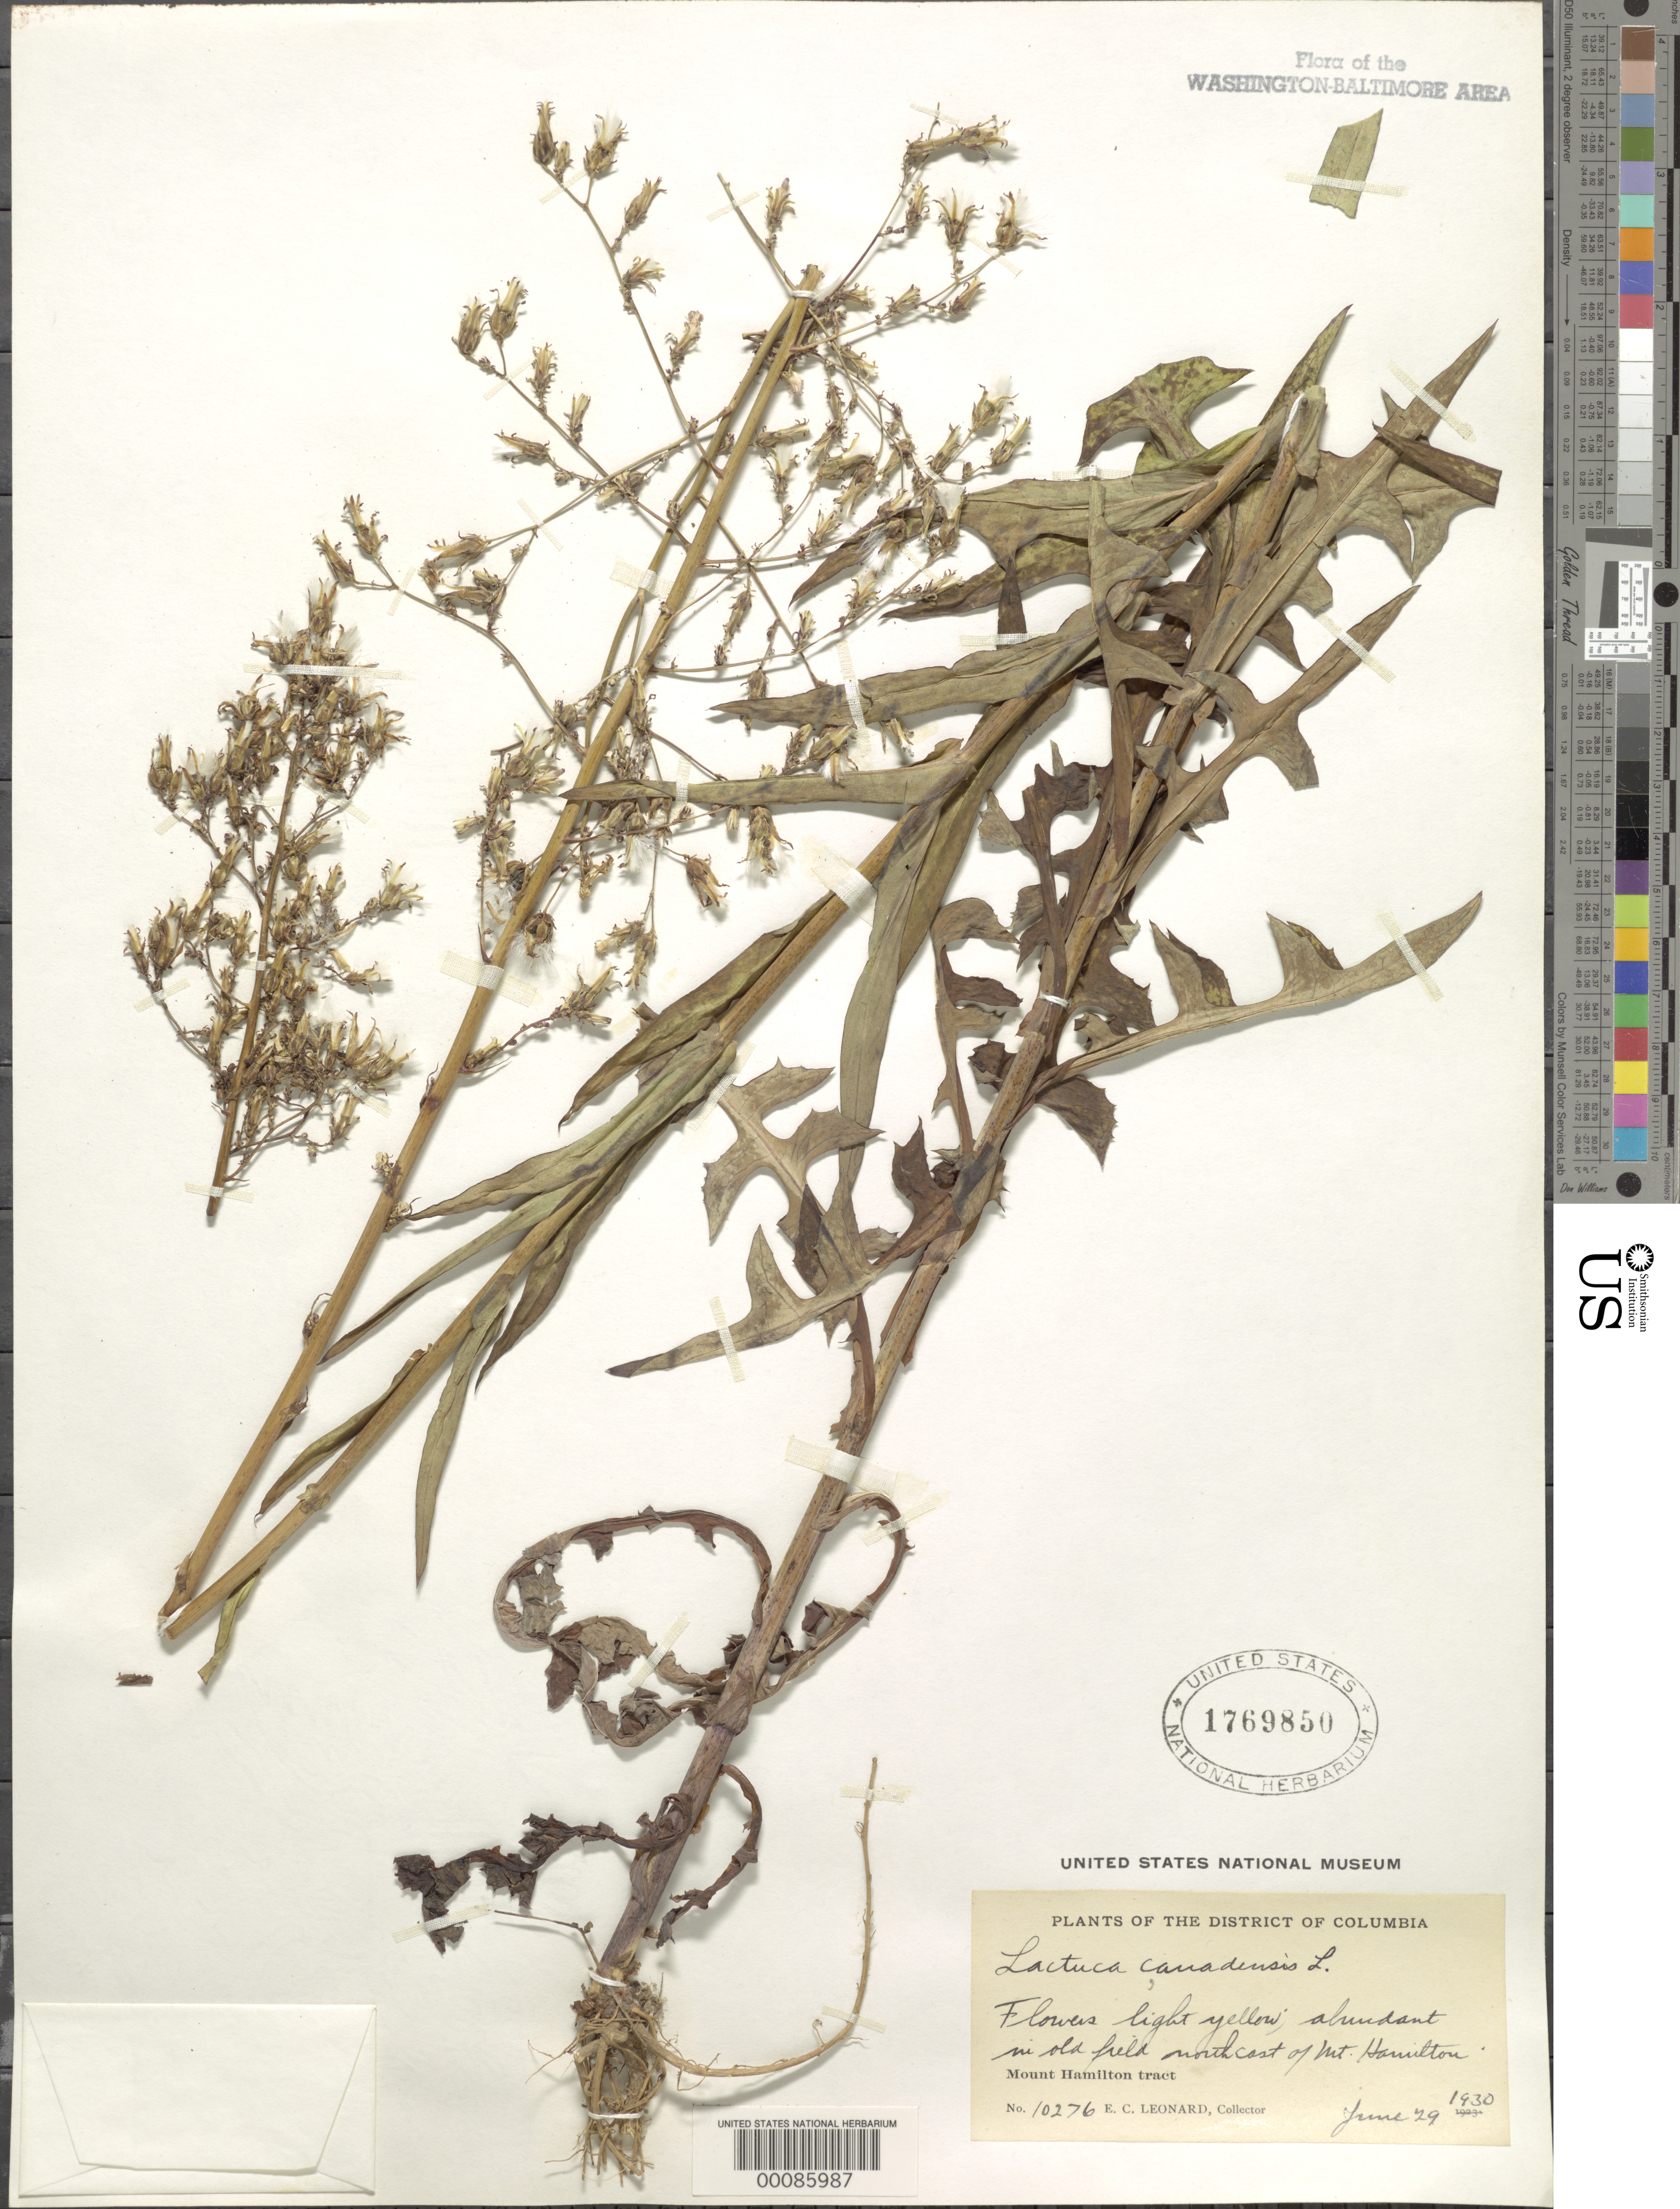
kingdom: Plantae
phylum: Tracheophyta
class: Magnoliopsida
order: Asterales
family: Asteraceae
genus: Lactuca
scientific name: Lactuca canadensis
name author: L.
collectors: E. C. Leonard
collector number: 10276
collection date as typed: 29 Jun 1930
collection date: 1930-06-29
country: United States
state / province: District of Columbia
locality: NE of Mount Hamilton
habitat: Old field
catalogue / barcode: US 1769850